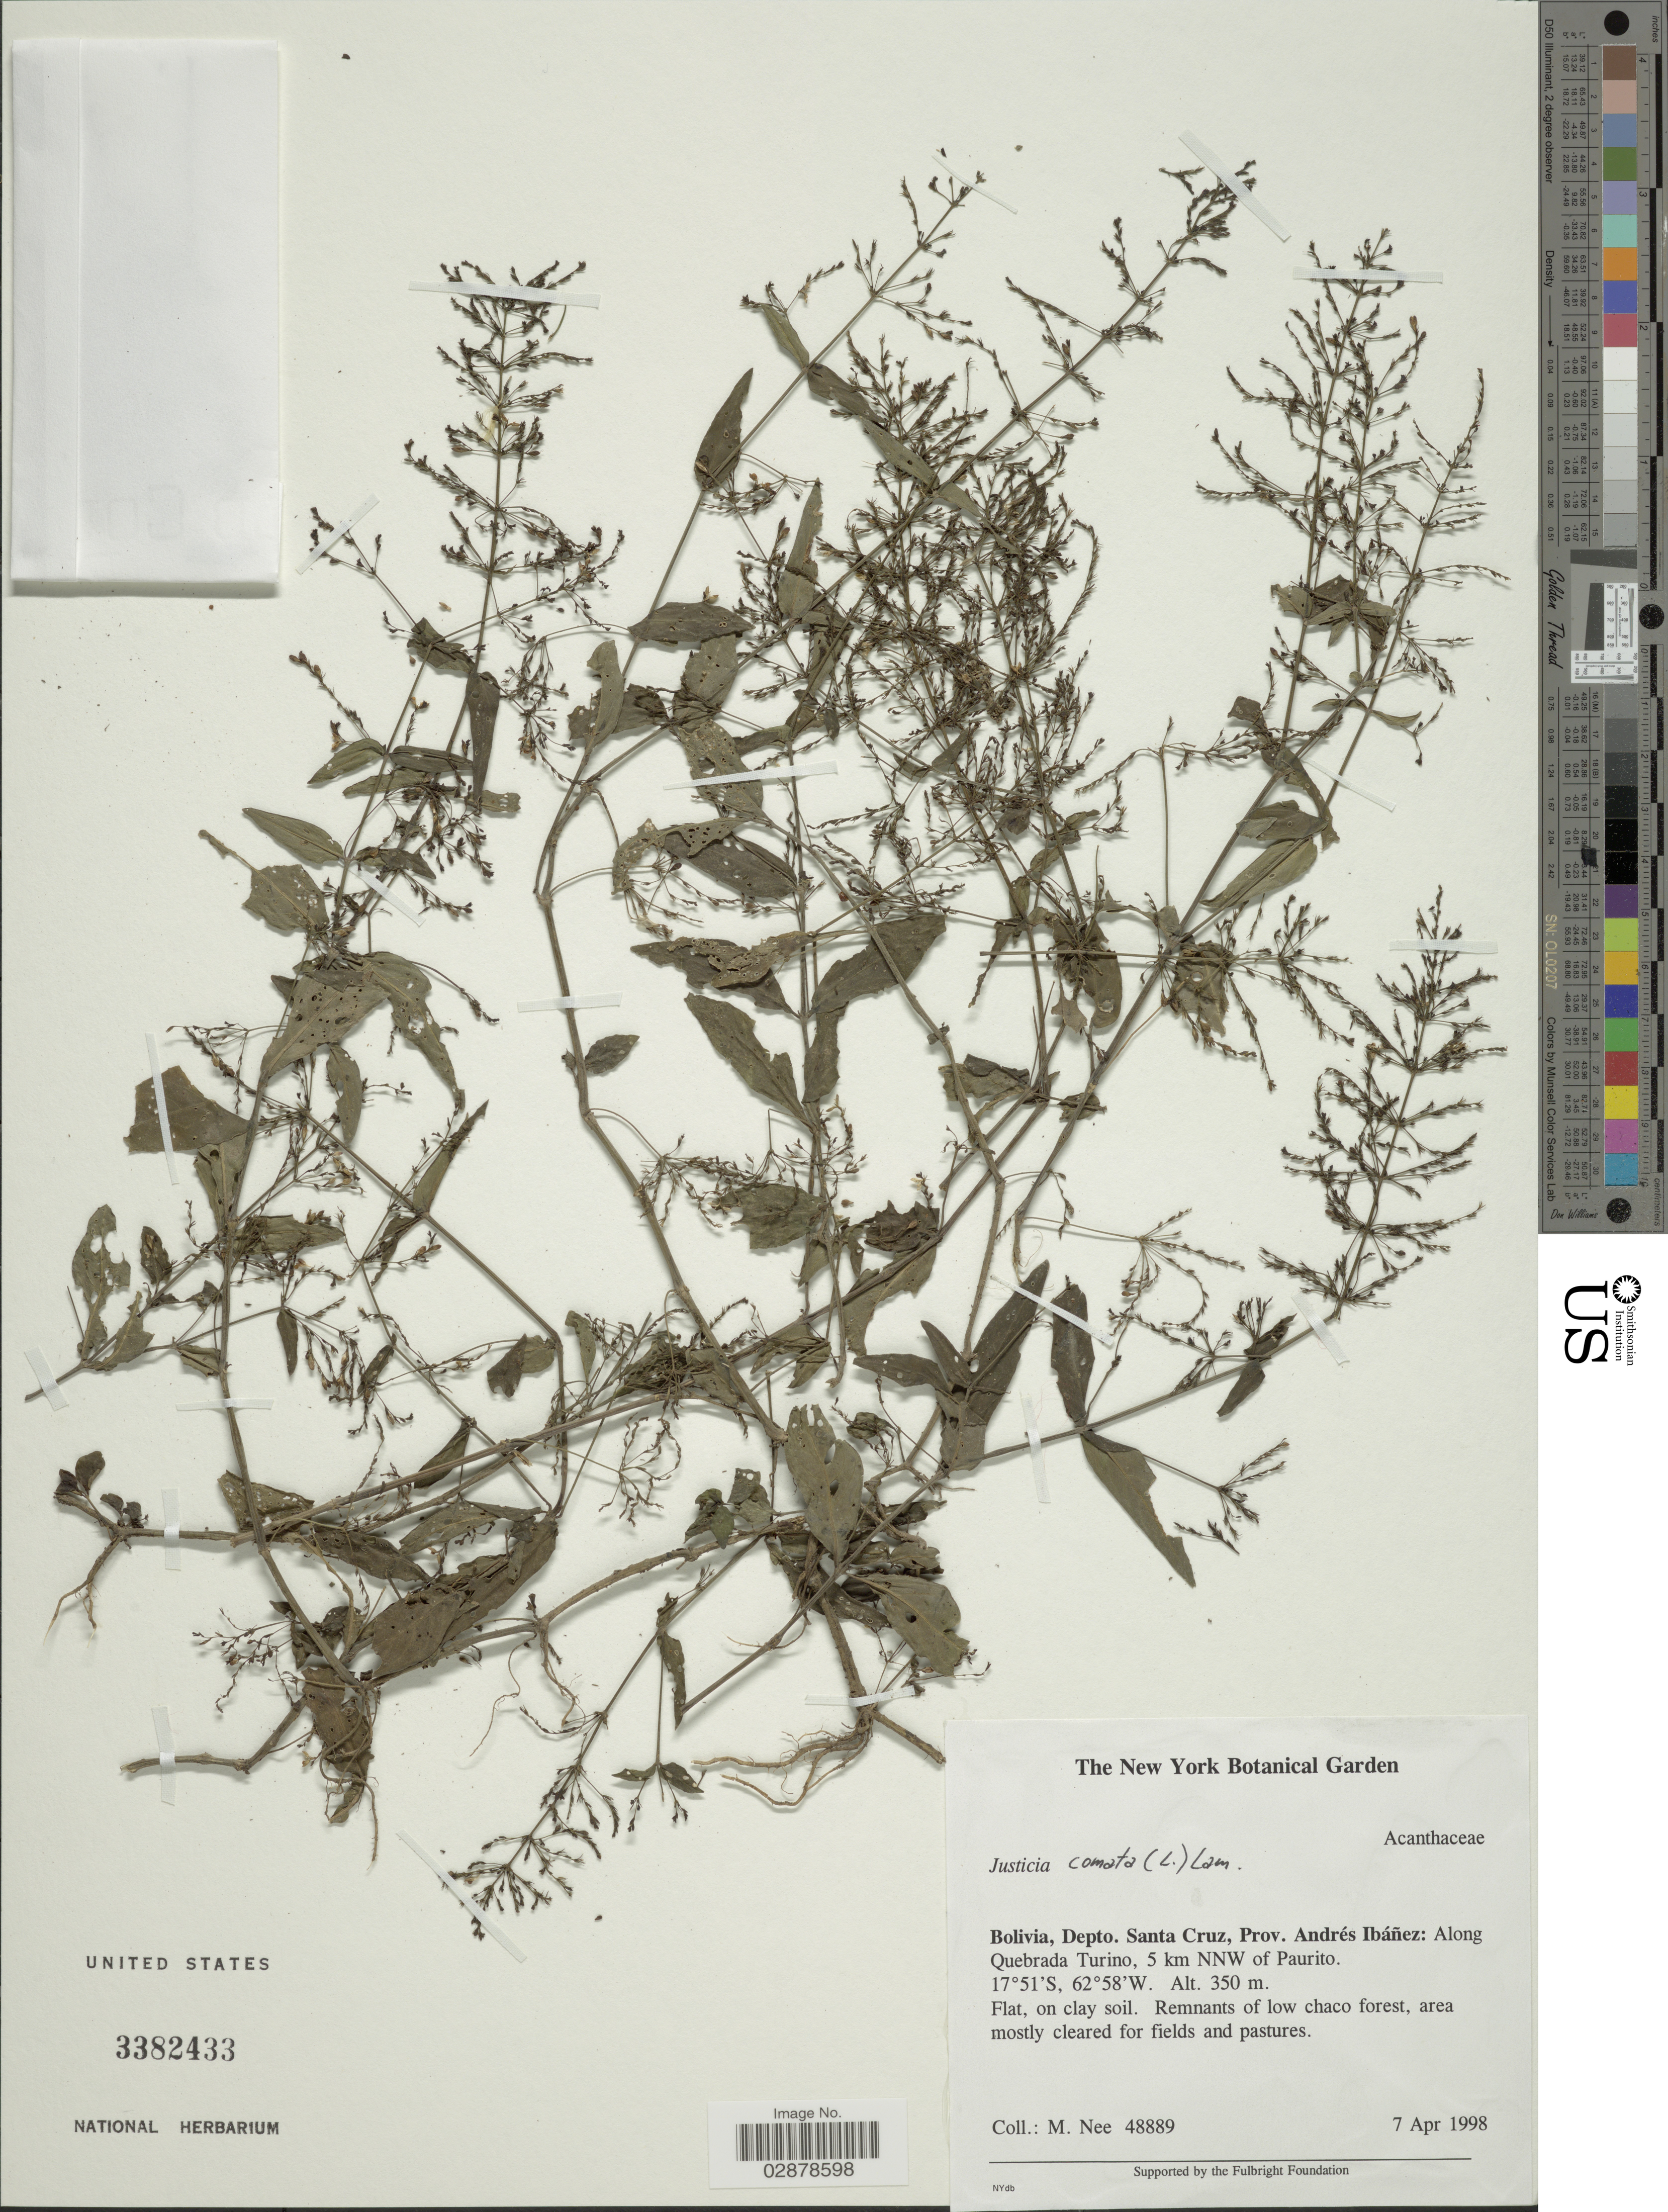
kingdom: Plantae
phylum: Tracheophyta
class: Magnoliopsida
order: Lamiales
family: Acanthaceae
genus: Justicia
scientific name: Justicia comata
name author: (L.) Lam.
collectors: M. Nee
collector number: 48889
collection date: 1998-04-07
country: Bolivia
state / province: Santa Cruz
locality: Depto. Santa Cruz, Prov. Andrés Ibáñez: Along Quebrada Turino, 5 km NNW of Paurito.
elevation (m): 350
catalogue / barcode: US 3382433